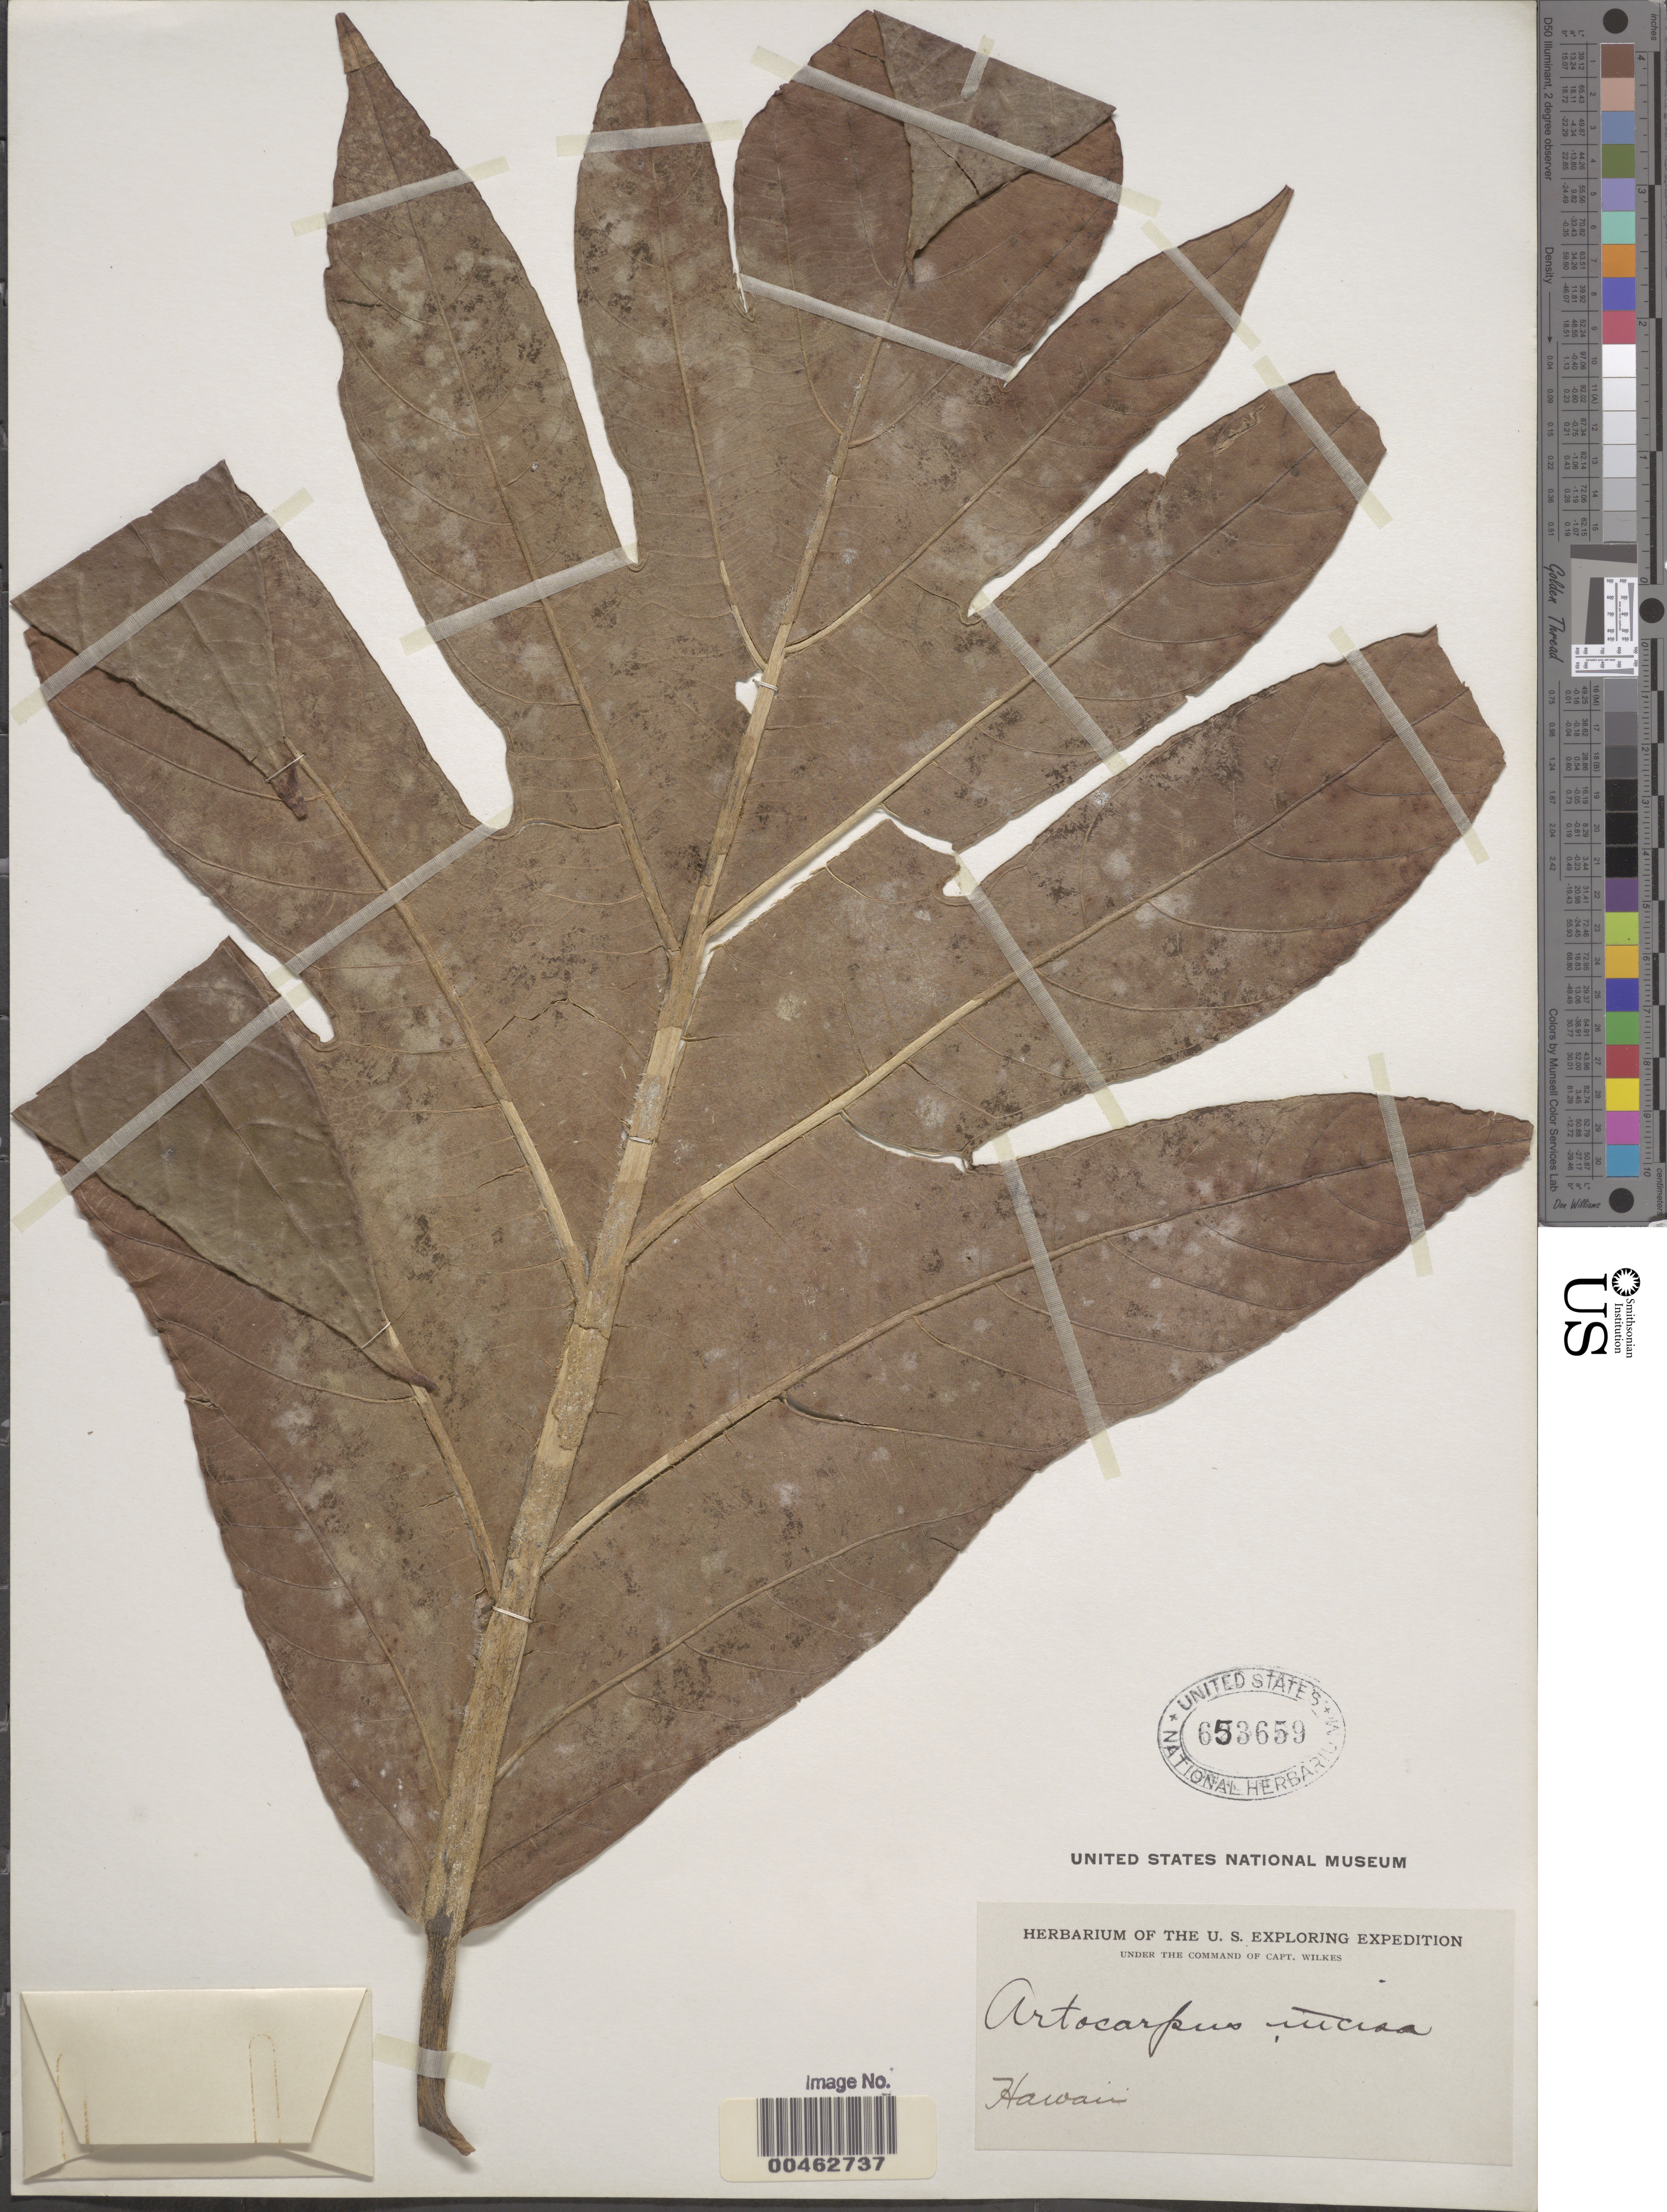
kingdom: Plantae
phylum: Tracheophyta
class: Magnoliopsida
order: Rosales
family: Moraceae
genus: Artocarpus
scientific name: Artocarpus altilis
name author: (Parkinson) Fosberg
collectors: Wilkes Explor. Exped.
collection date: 1838/1842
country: United States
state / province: Hawaii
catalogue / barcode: US 653659